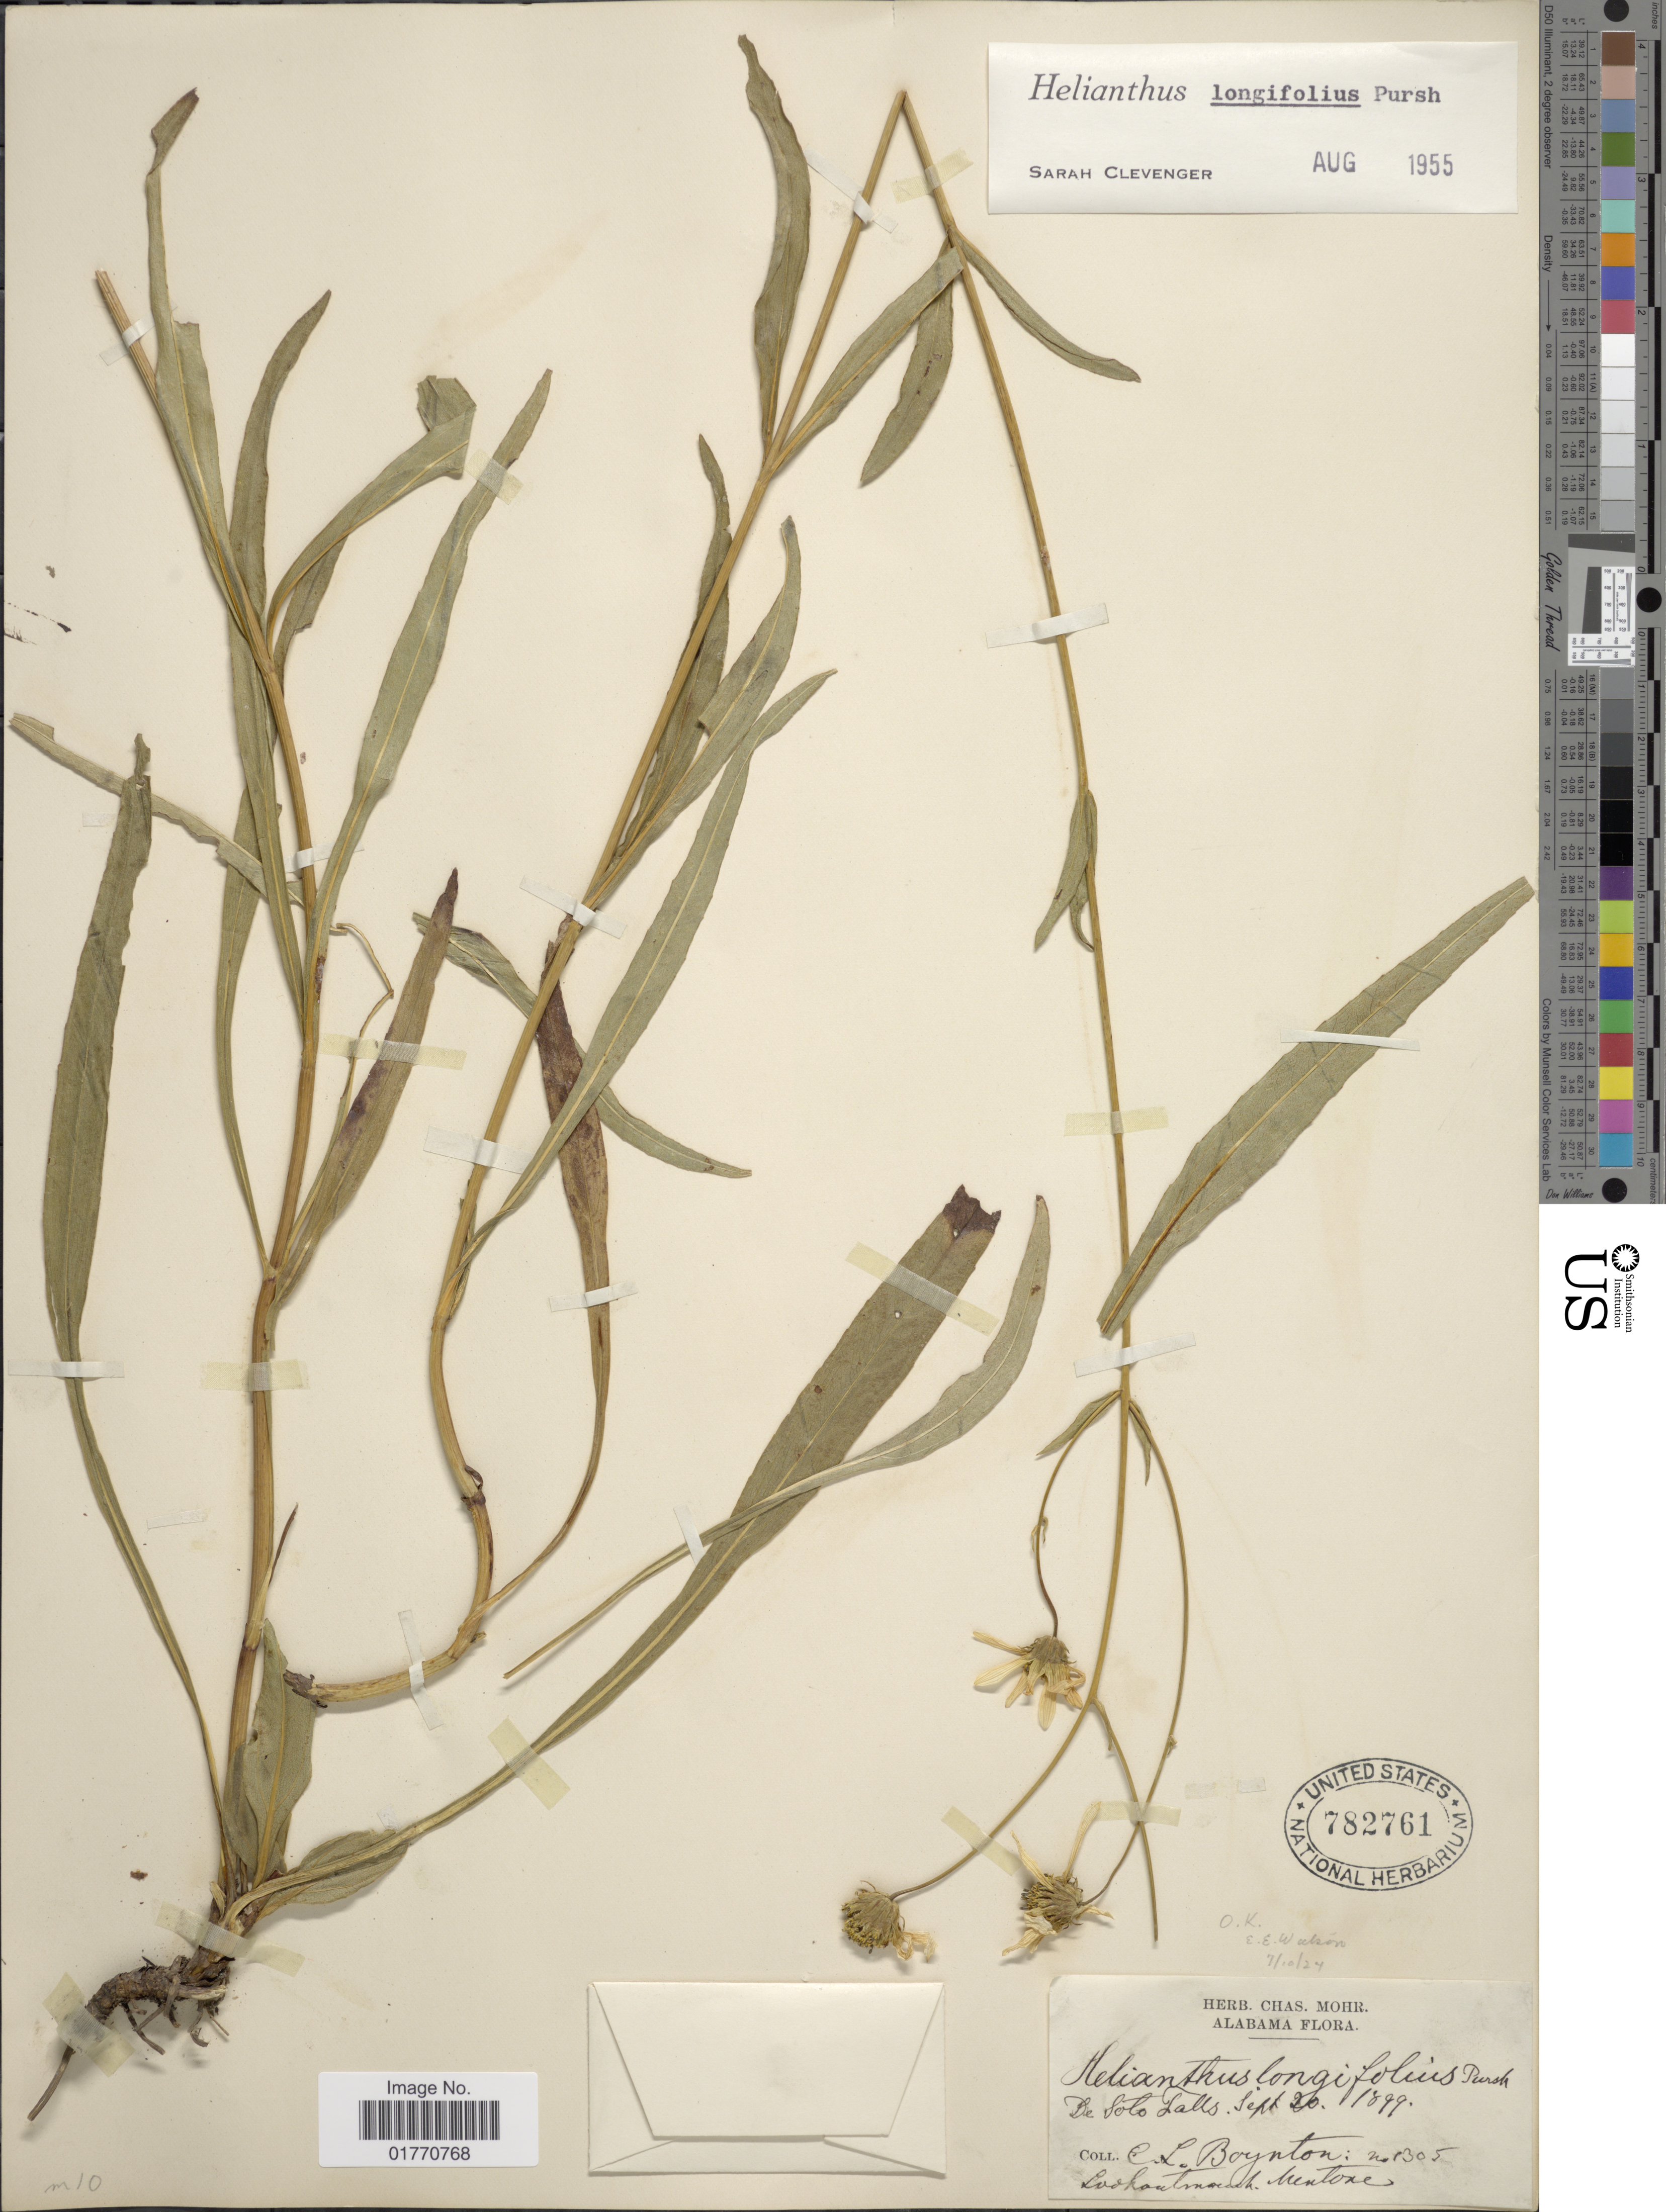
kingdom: Plantae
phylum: Tracheophyta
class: Magnoliopsida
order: Asterales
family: Asteraceae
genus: Helianthus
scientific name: Helianthus longifolius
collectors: C. L. Boynton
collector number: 1305*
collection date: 1899-09-20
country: United States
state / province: Alabama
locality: De Solo Falls, Lookout marsh., Mentose.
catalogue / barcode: US 782761